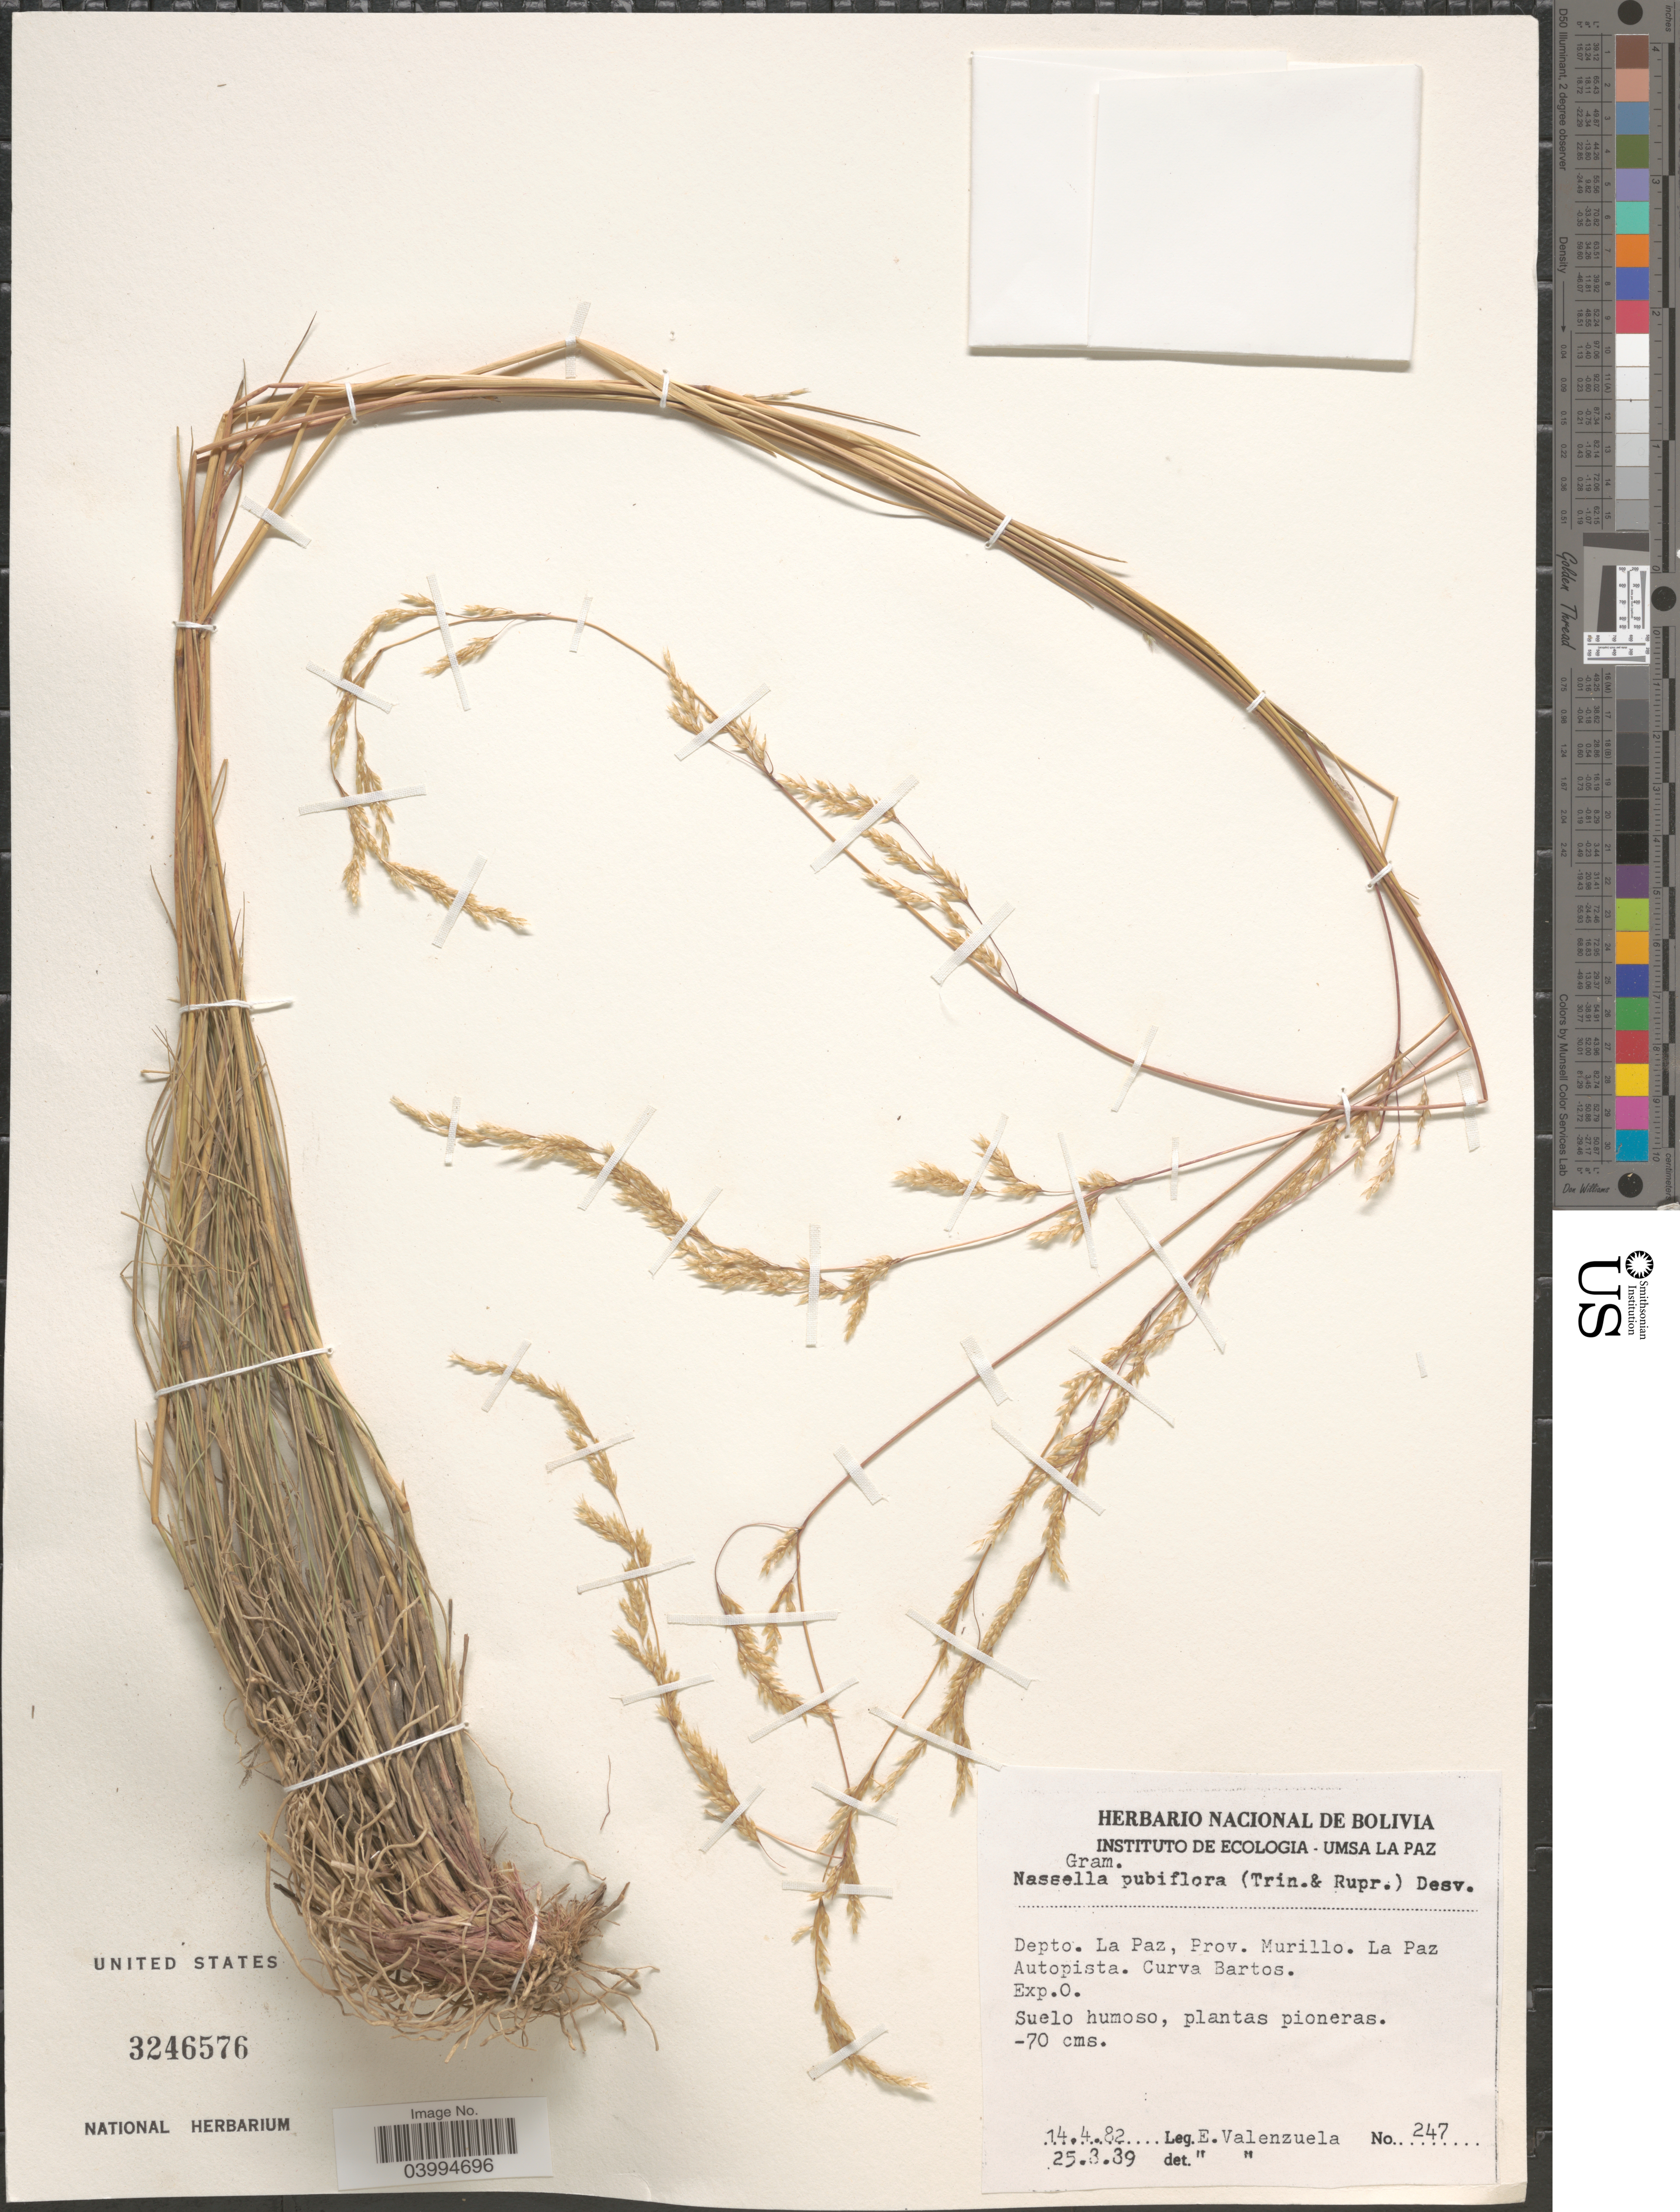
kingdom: Plantae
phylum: Tracheophyta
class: Liliopsida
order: Poales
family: Poaceae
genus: Nassella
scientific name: Nassella pubiflora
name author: (Trin. & Rupr.) É. Desv.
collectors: E. Valenzuela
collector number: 247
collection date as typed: Transcribed d/m/y: 14/4/82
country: Bolivia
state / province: La Paz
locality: Depto. La Paz, Prov. Murillo. La Paz Autopista. Curva Bartos. Exp. O.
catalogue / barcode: US 3246576